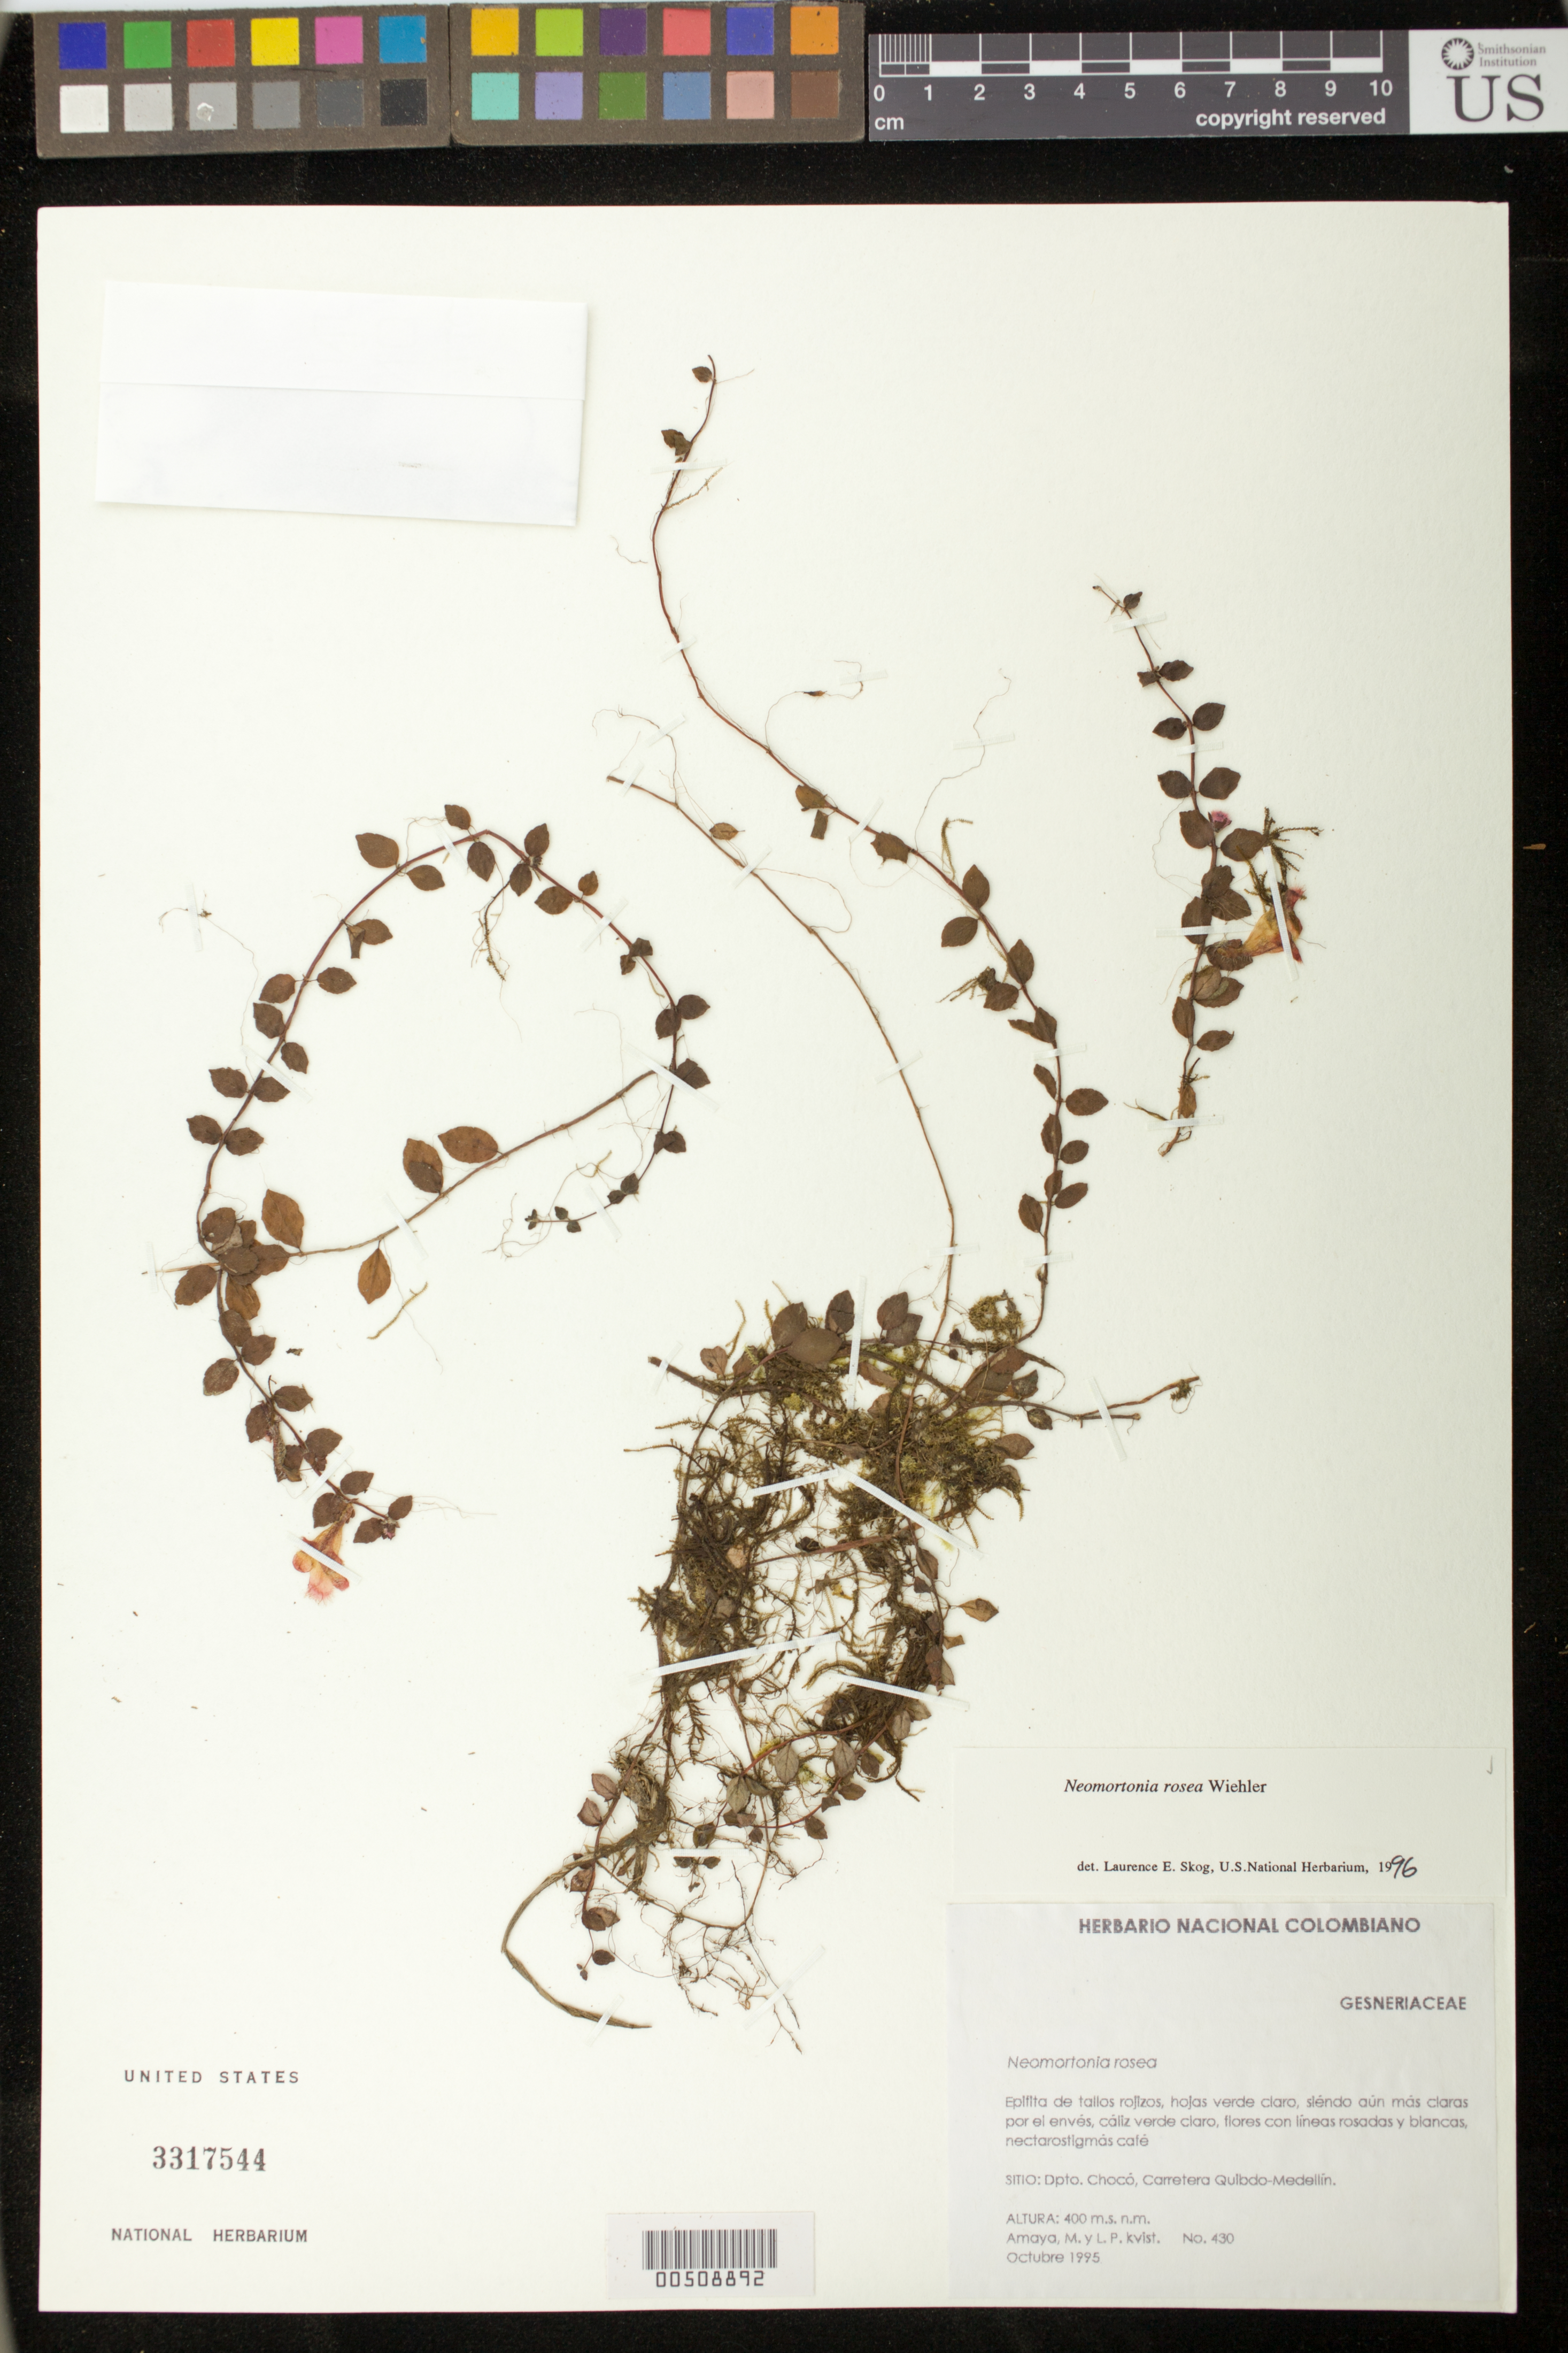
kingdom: Plantae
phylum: Tracheophyta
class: Magnoliopsida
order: Lamiales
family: Gesneriaceae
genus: Neomortonia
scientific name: Neomortonia rosea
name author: Wiehler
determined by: Skog, Laurence E.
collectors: M. Amaya & L. P. Kvist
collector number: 430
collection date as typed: Oct 1995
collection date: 1995-10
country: Colombia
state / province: Chocó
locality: Carretera Quibdó-Medellín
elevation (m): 400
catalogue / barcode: US 3317544